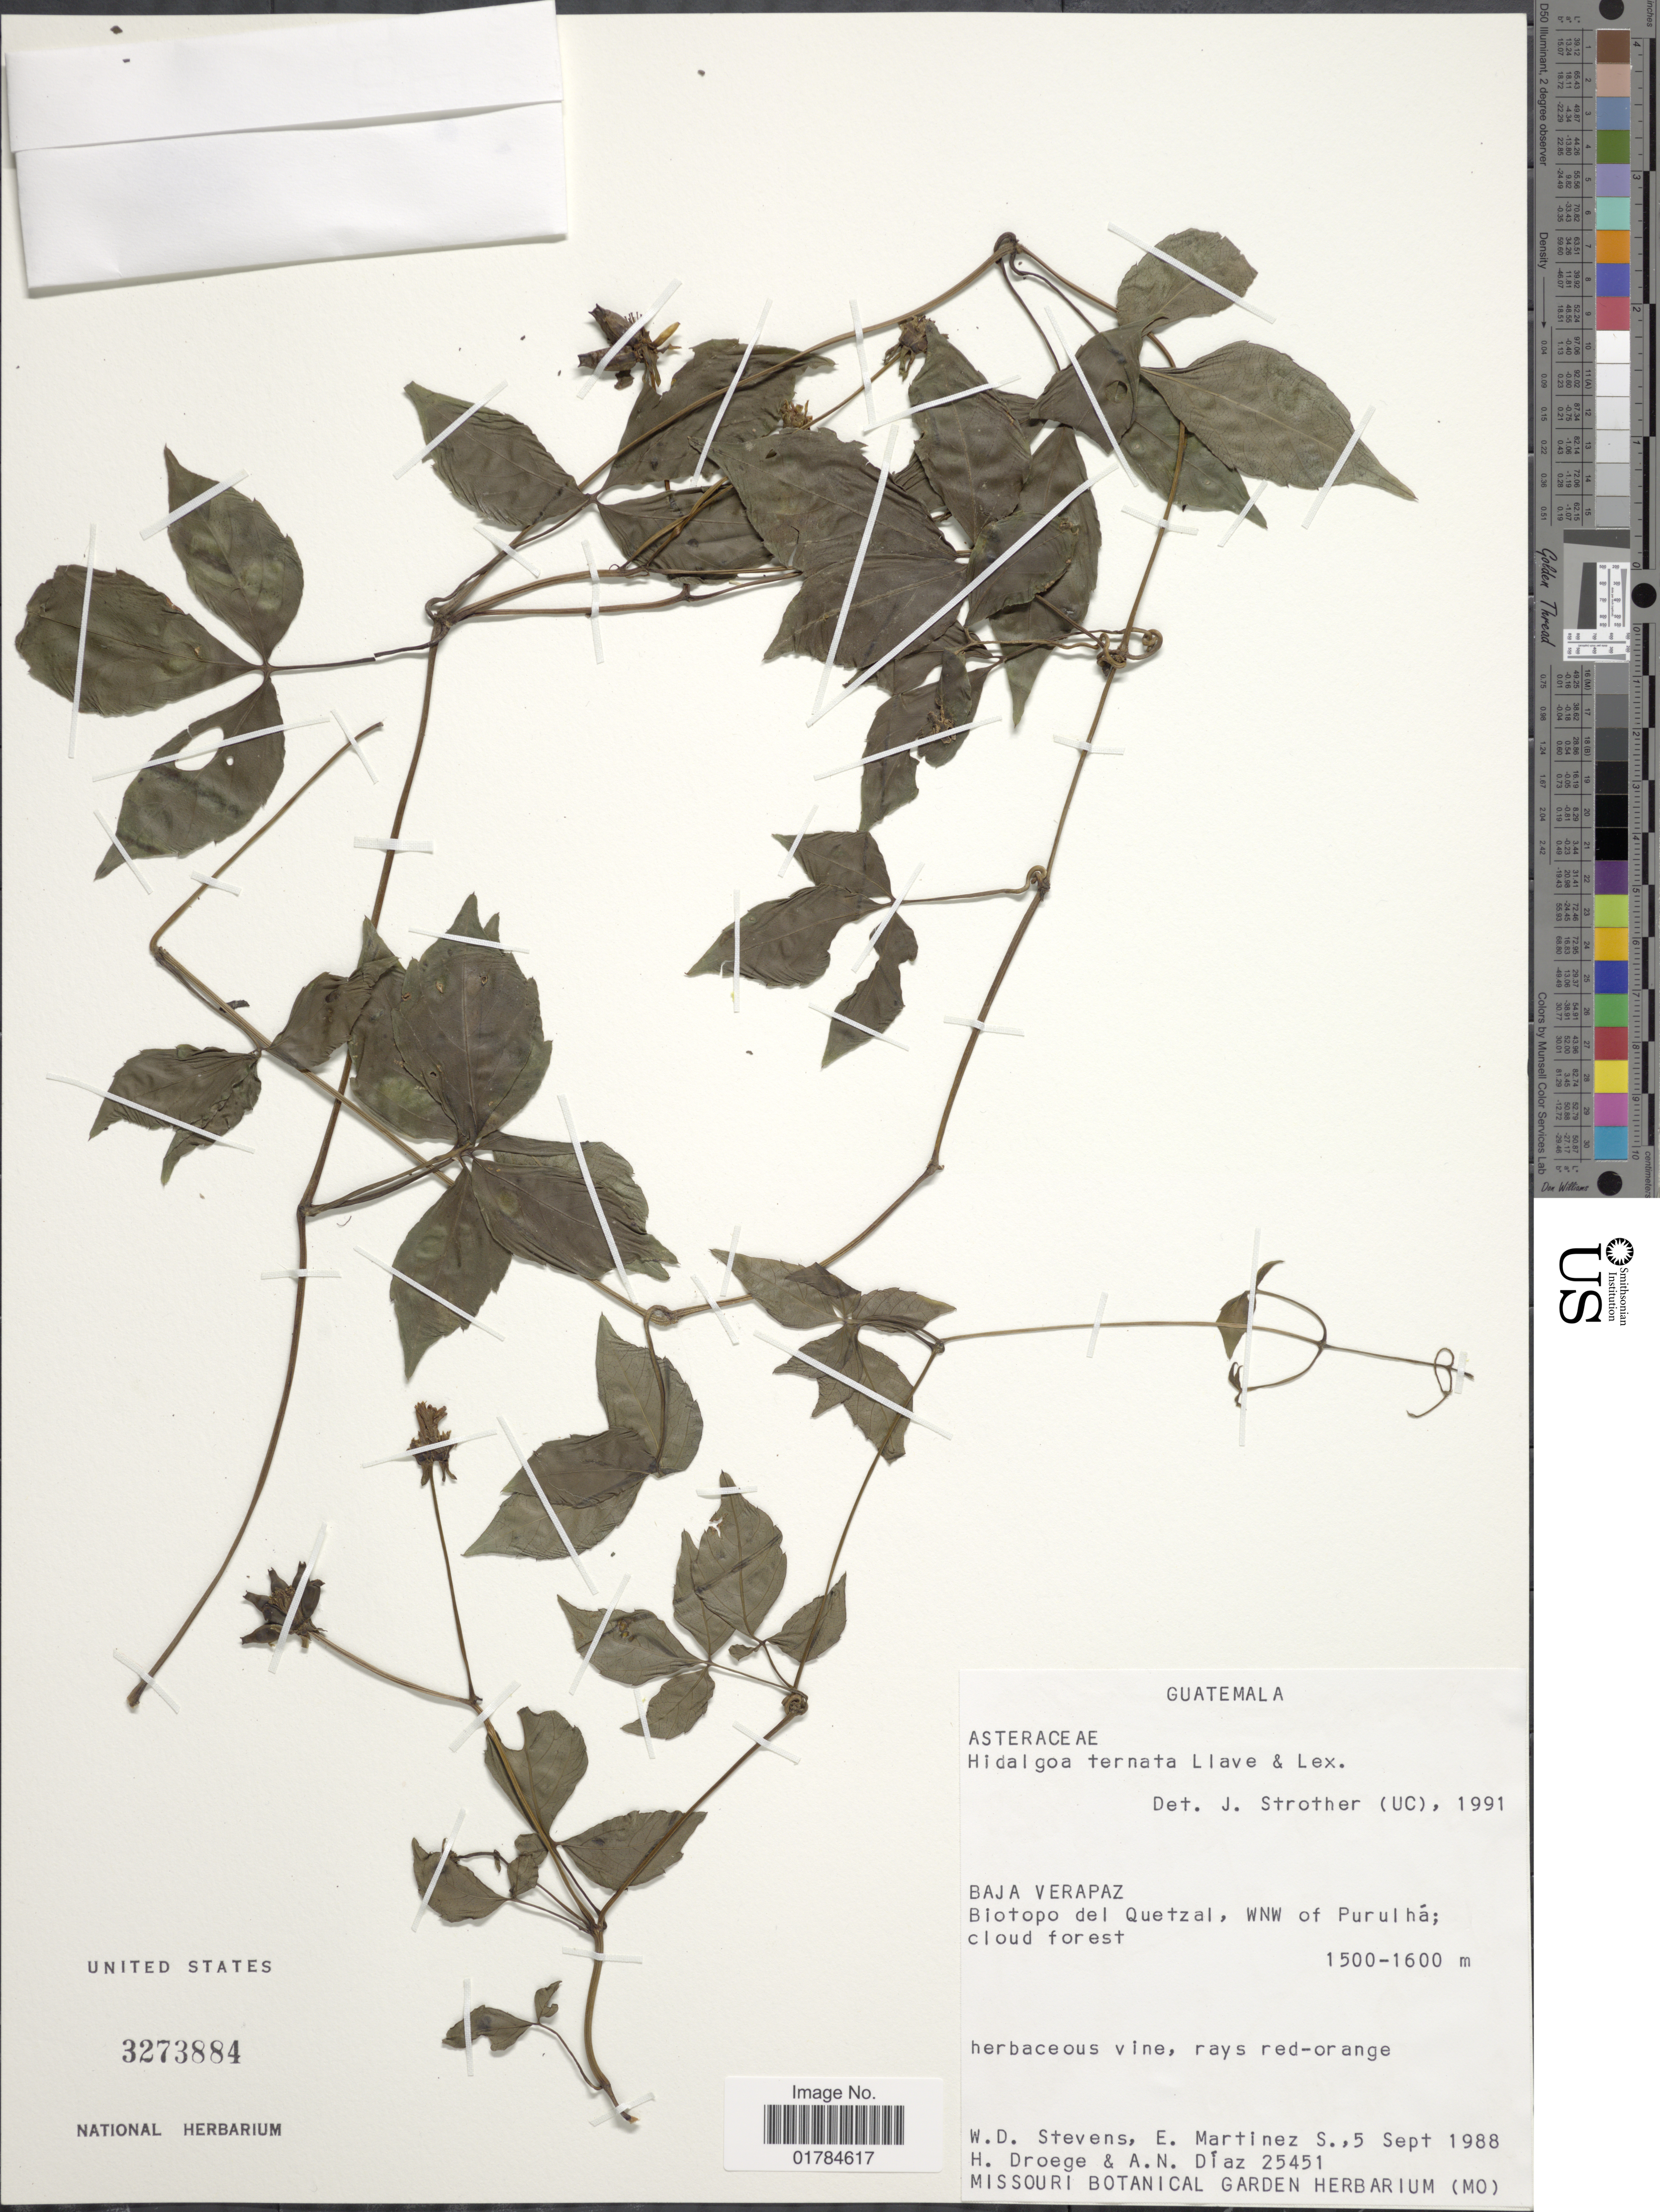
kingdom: Plantae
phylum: Tracheophyta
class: Magnoliopsida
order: Asterales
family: Asteraceae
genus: Hidalgoa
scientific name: Hidalgoa ternata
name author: La Llave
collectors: W. D. Stevens, E. M. Martínez S., H. Droege & A. Diaz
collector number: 25451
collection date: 1988-09-05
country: Guatemala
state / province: Baja Verapaz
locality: Biotopo del Quetzal, WNW of Purulha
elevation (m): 1500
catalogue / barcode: US 3273884